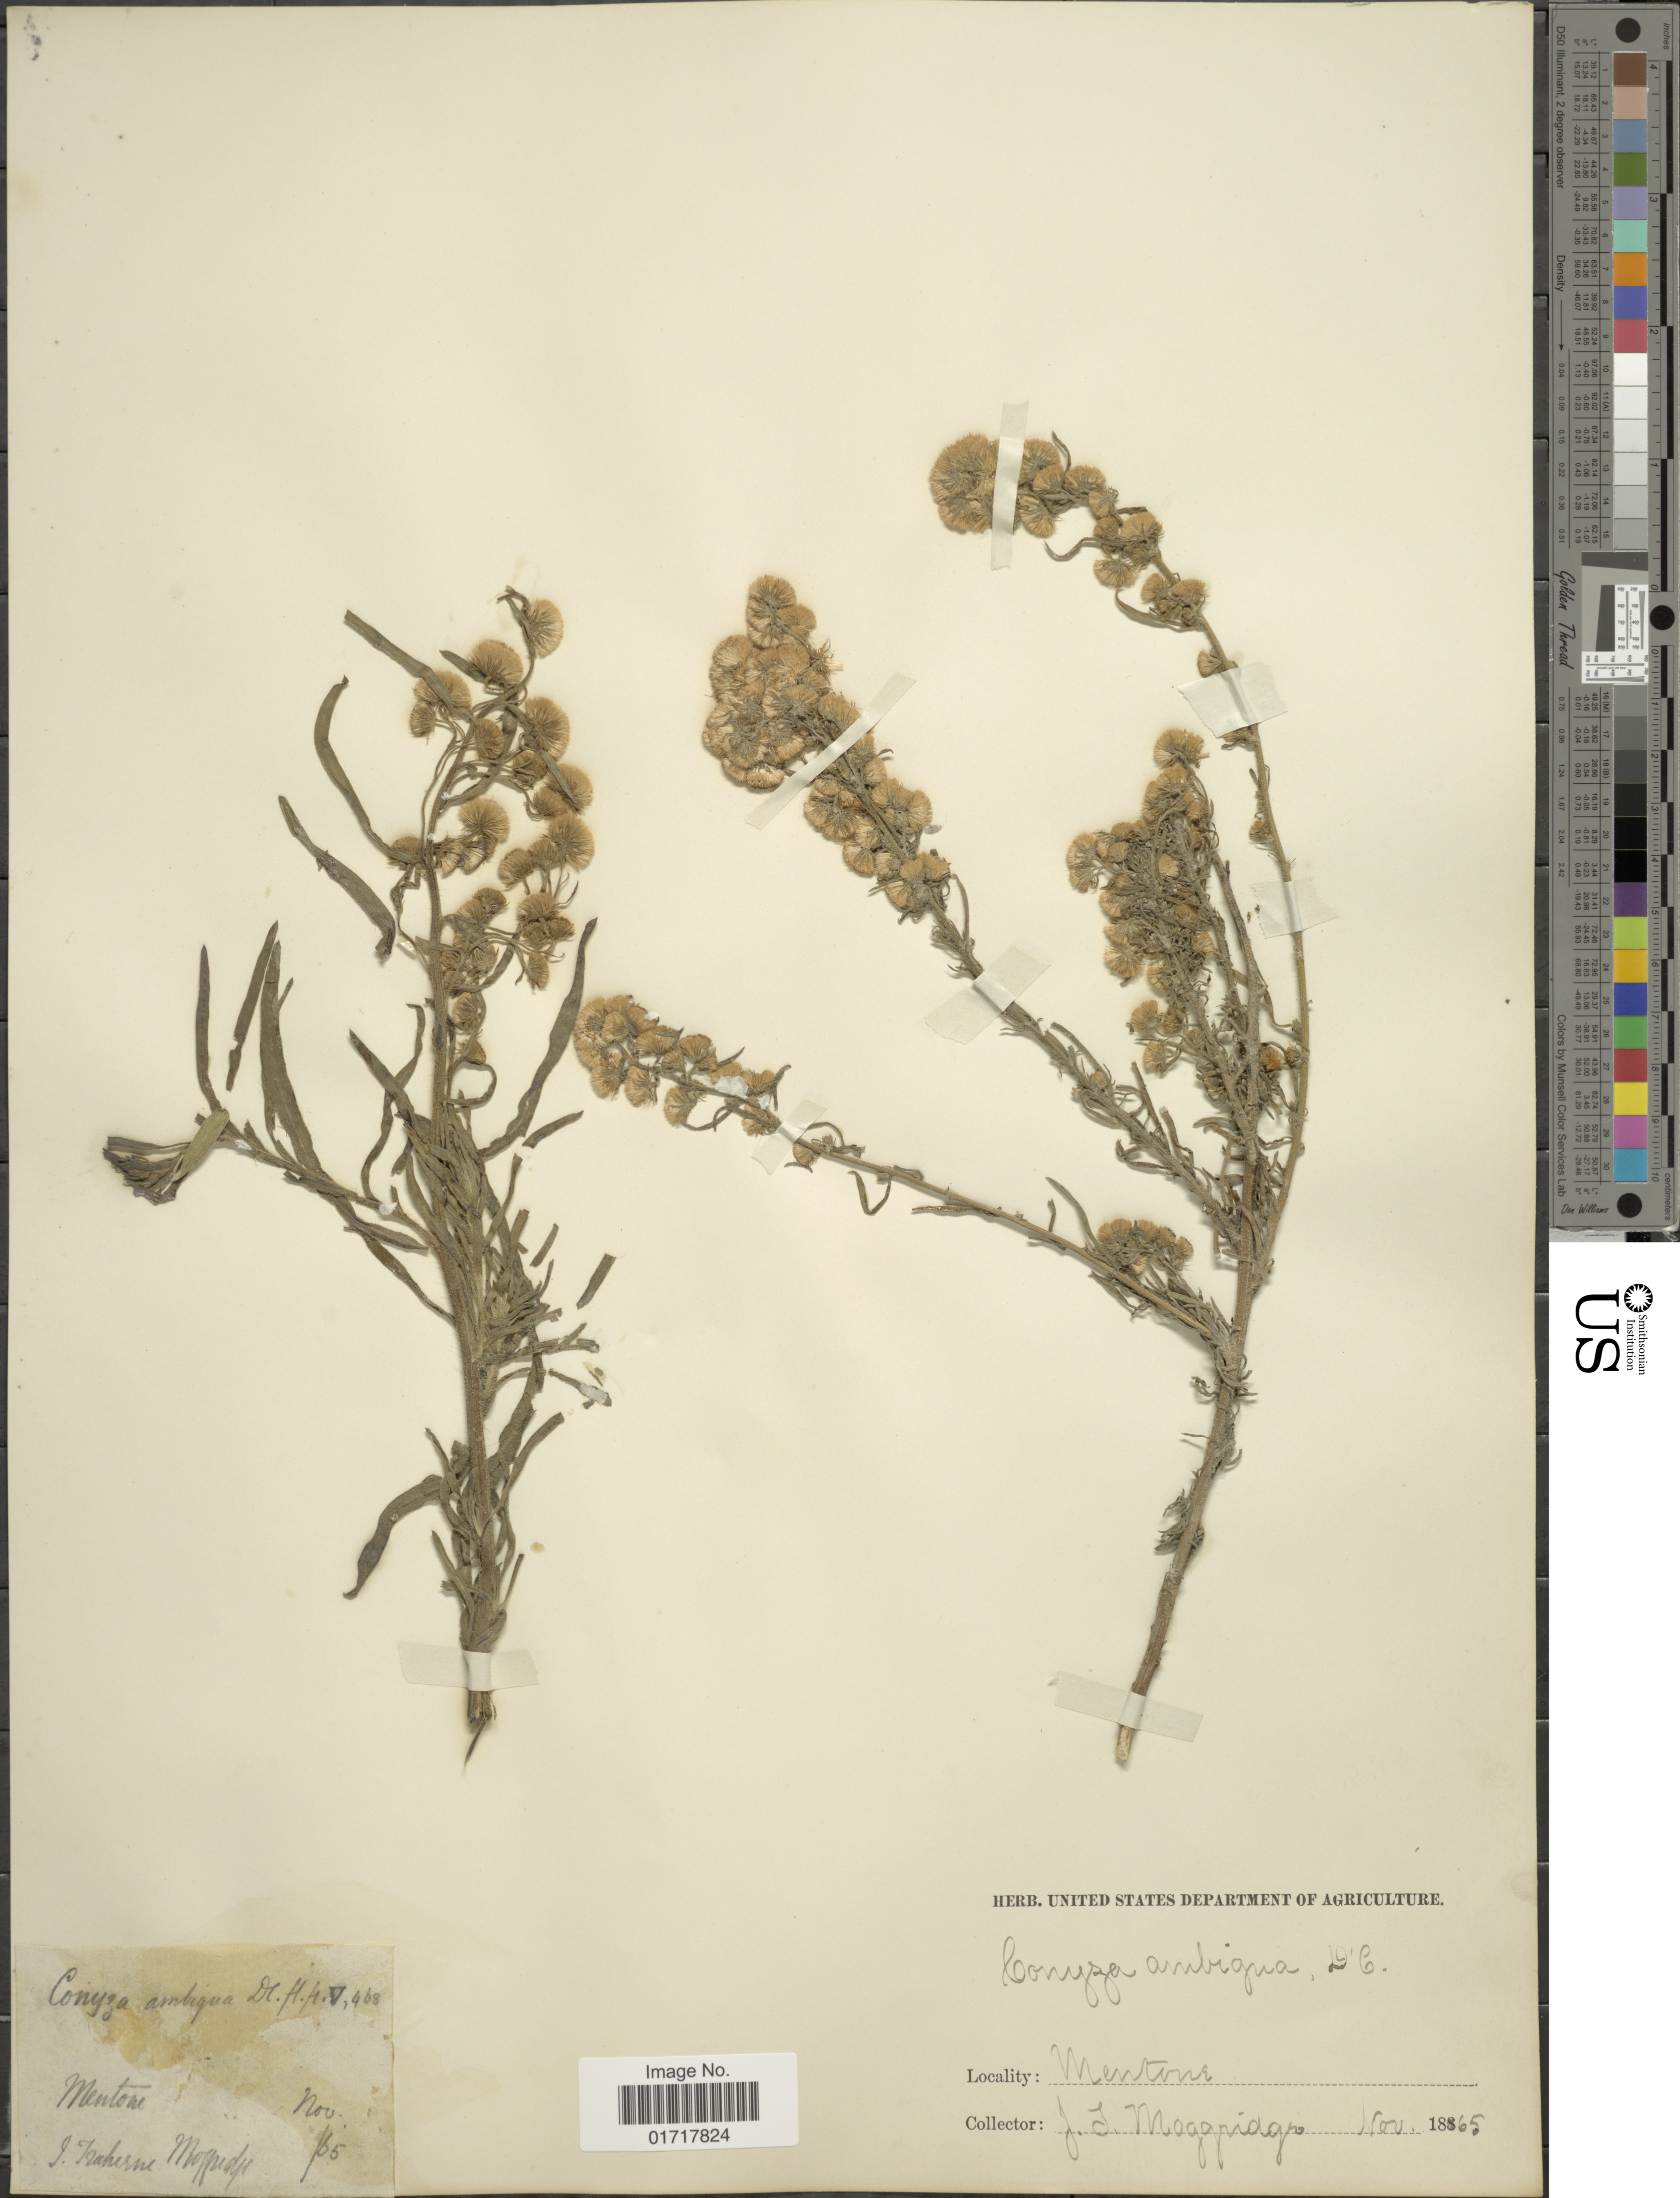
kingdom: Plantae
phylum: Tracheophyta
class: Magnoliopsida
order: Asterales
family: Asteraceae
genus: Conyza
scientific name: Conyza ambigua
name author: DC.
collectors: J. Maggnidge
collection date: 1865-11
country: France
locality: Montone. [interpreted]